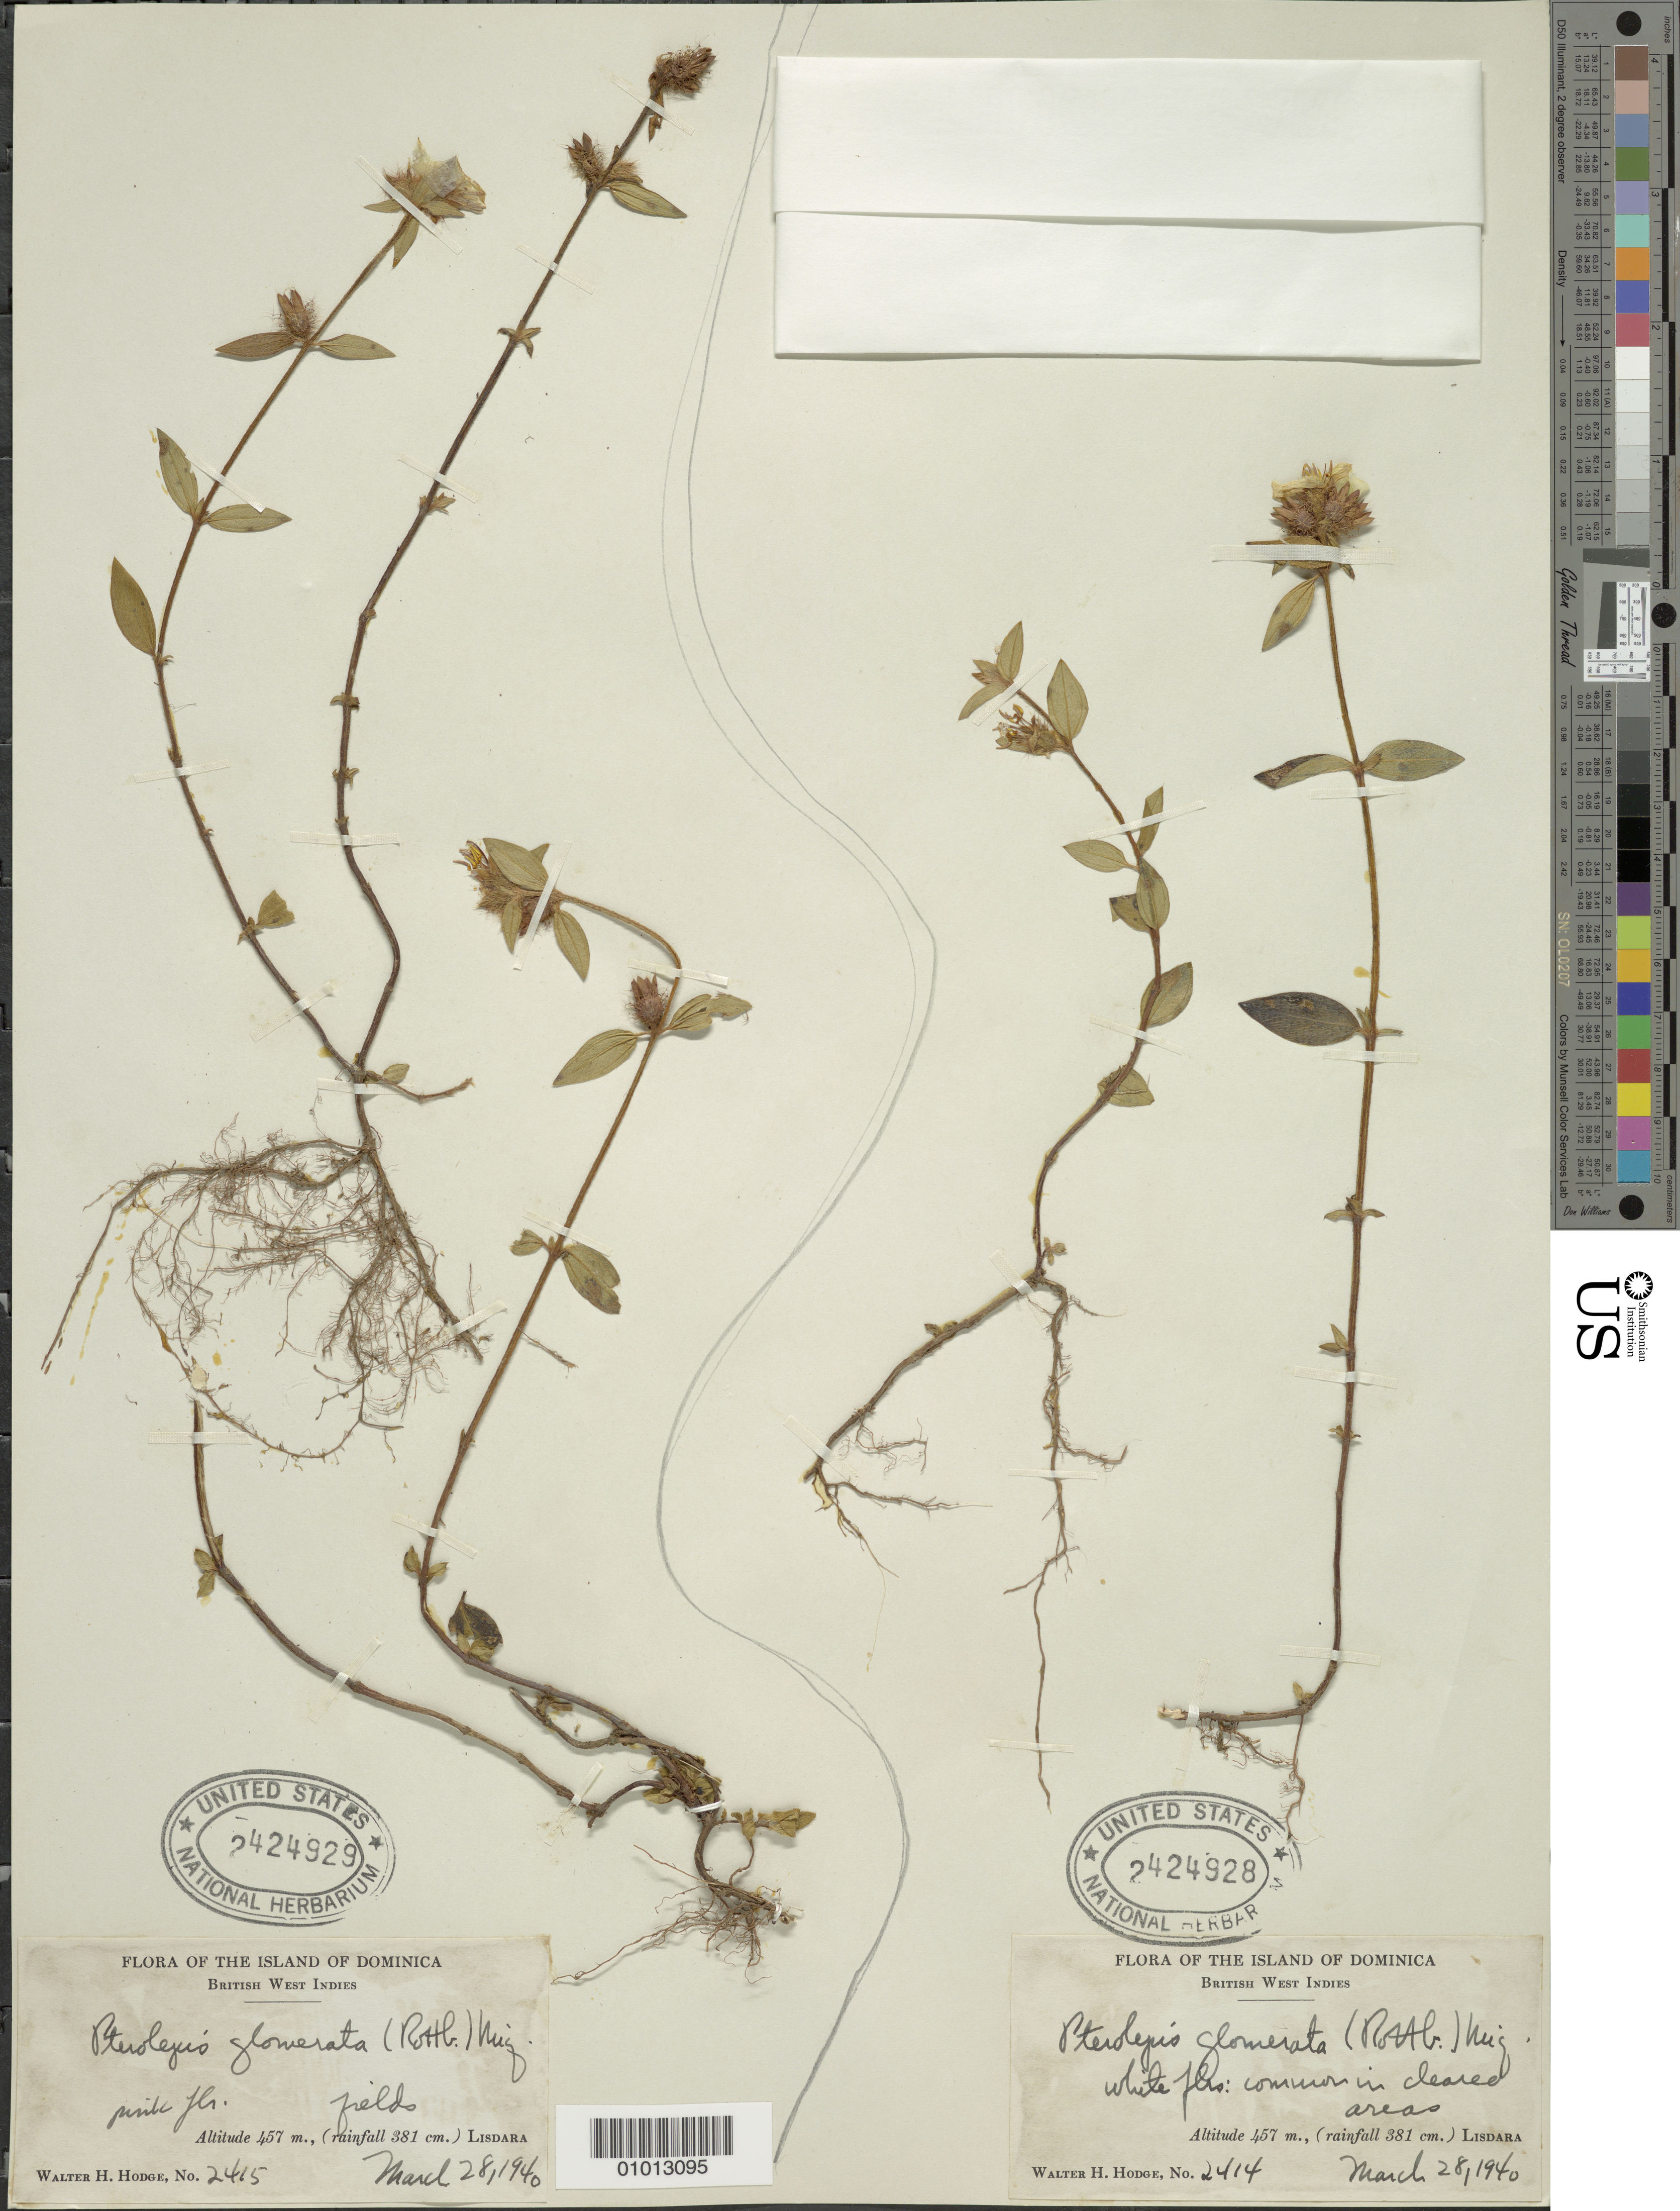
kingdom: Plantae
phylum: Tracheophyta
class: Magnoliopsida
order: Myrtales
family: Melastomataceae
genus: Pterolepis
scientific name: Pterolepis glomerata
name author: (Rottb.) Miq.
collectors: W. Hodge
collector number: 2414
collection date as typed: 28 Mar 1940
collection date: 1940-03-28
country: Dominica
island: Dominica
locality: Lisdara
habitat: Common in cleared areas (rainfall 381 cm)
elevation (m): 457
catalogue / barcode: US 2424928